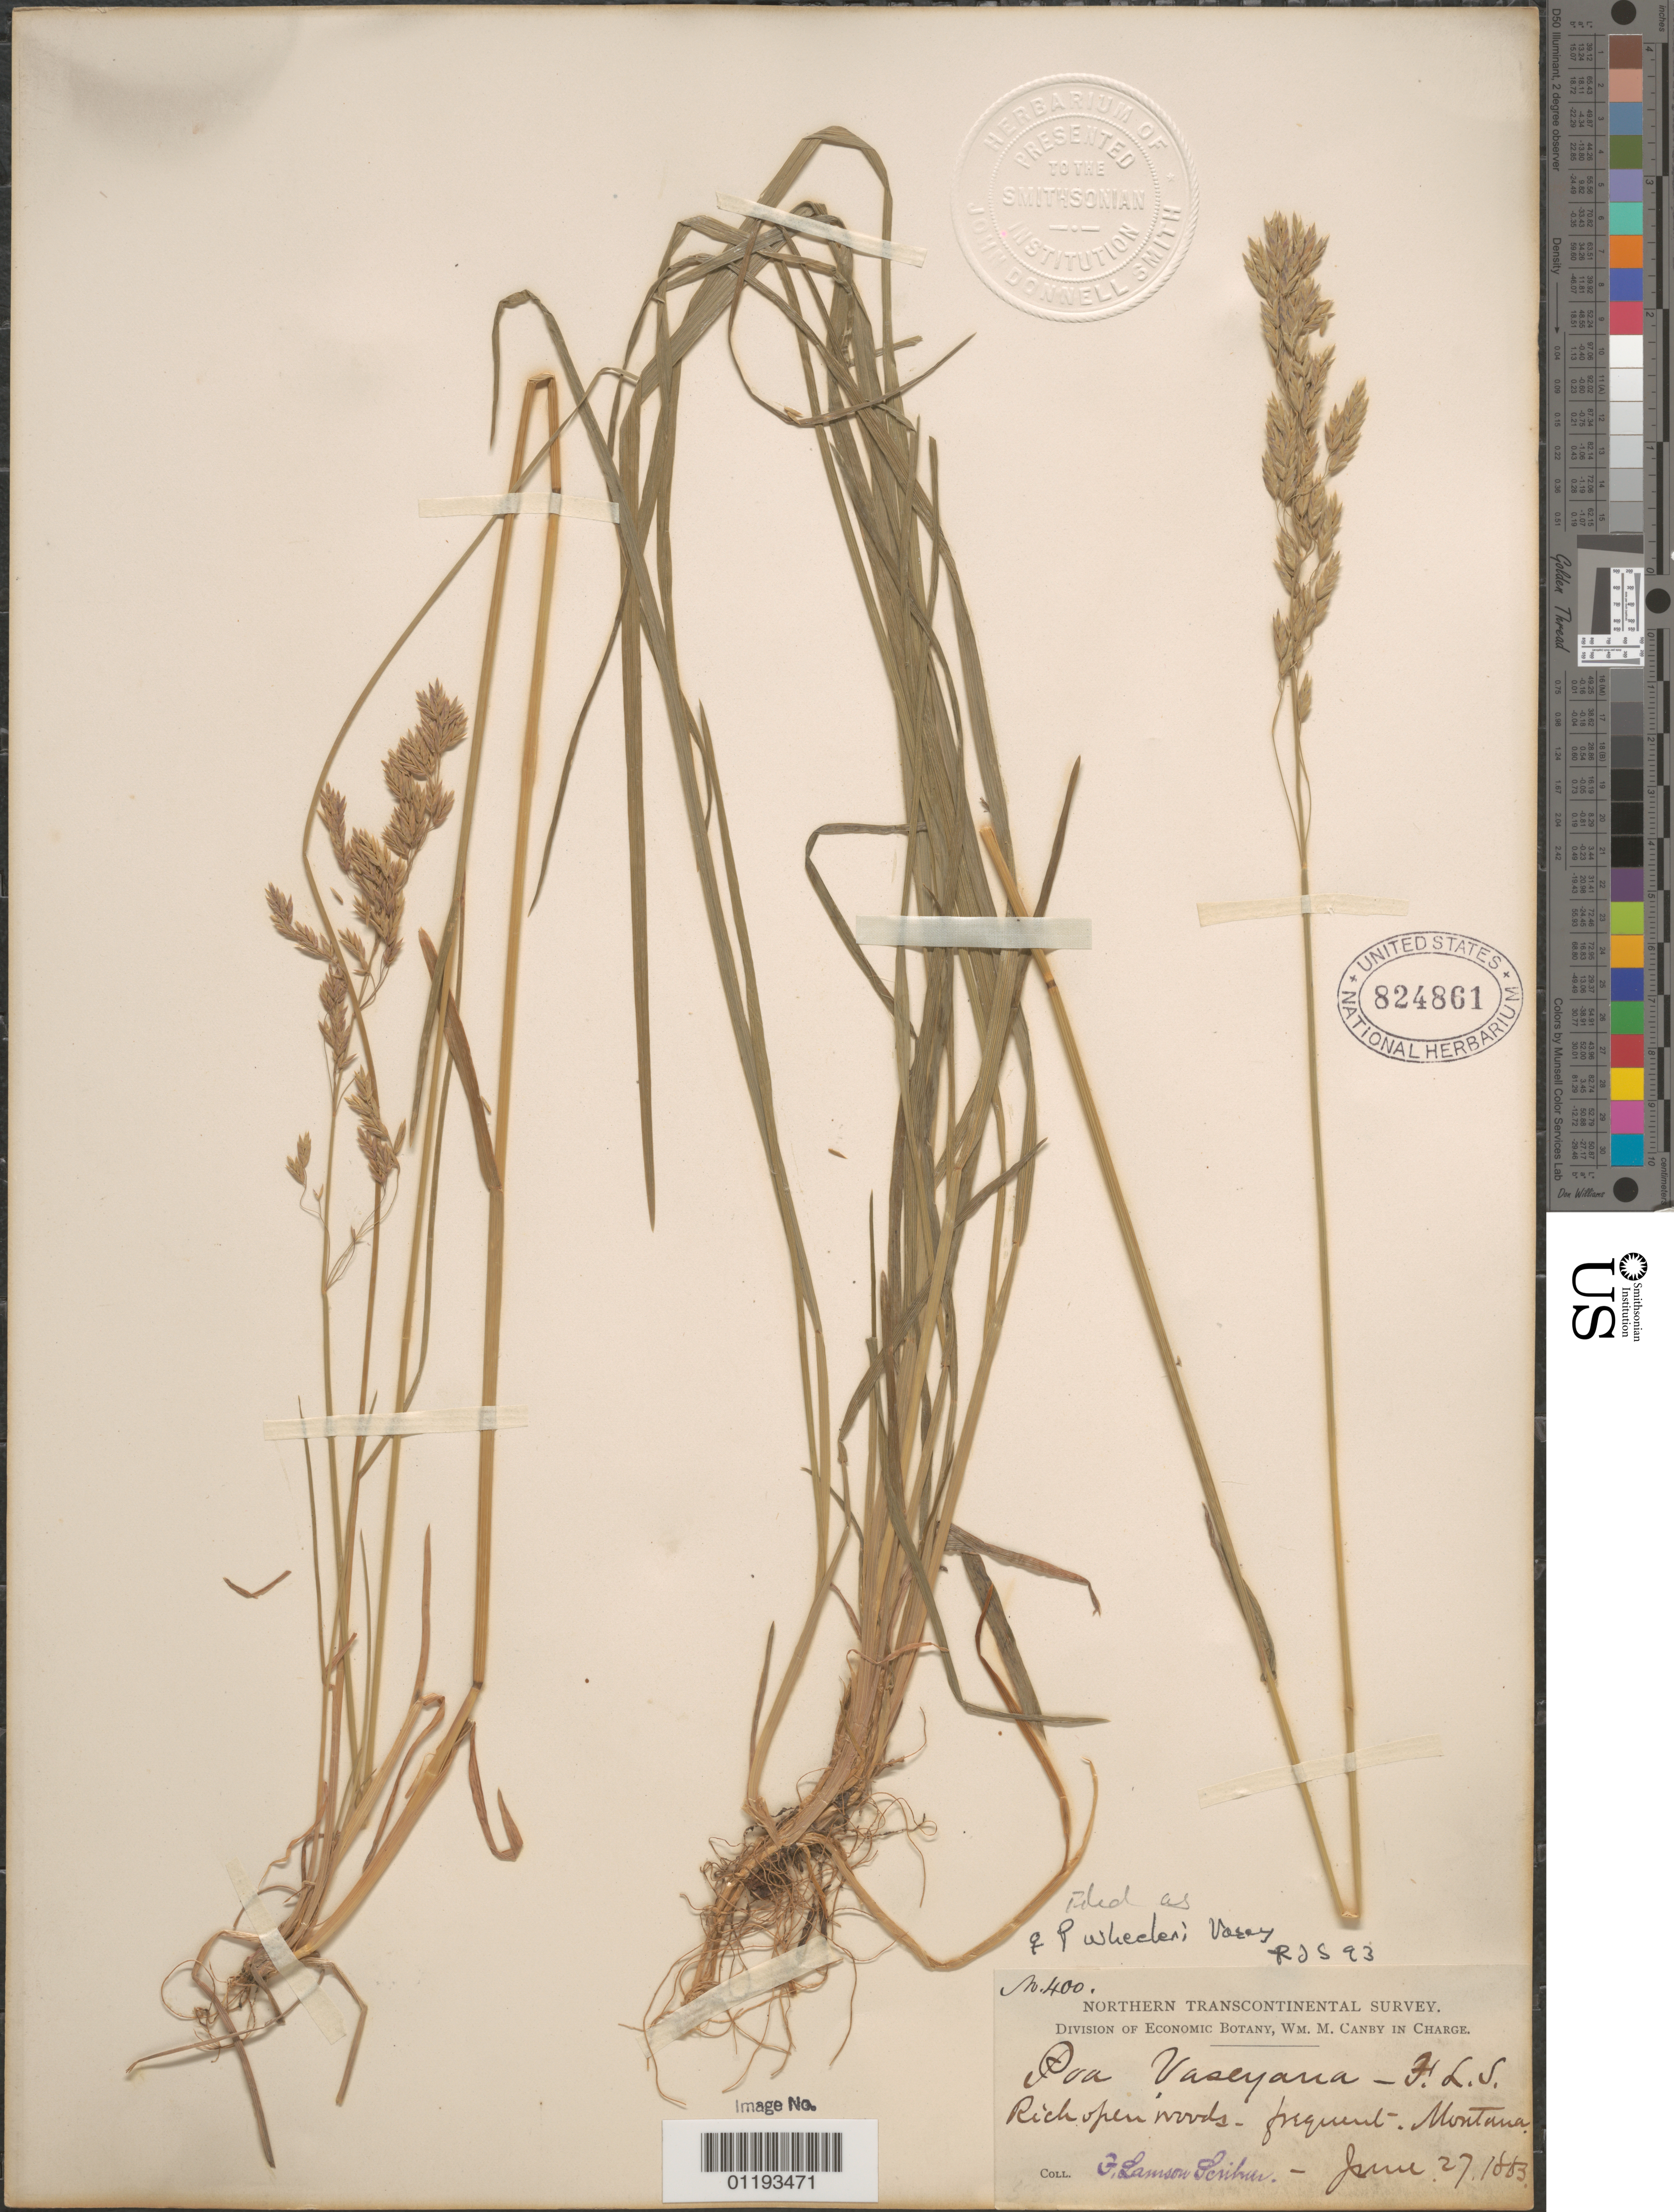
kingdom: Plantae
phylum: Tracheophyta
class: Liliopsida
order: Poales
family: Poaceae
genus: Poa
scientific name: Poa wheeleri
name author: Vasey in G.M. Wheeler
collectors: F. L. Scribner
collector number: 400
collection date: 1883-06-27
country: United States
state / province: Montana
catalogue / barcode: US 824861